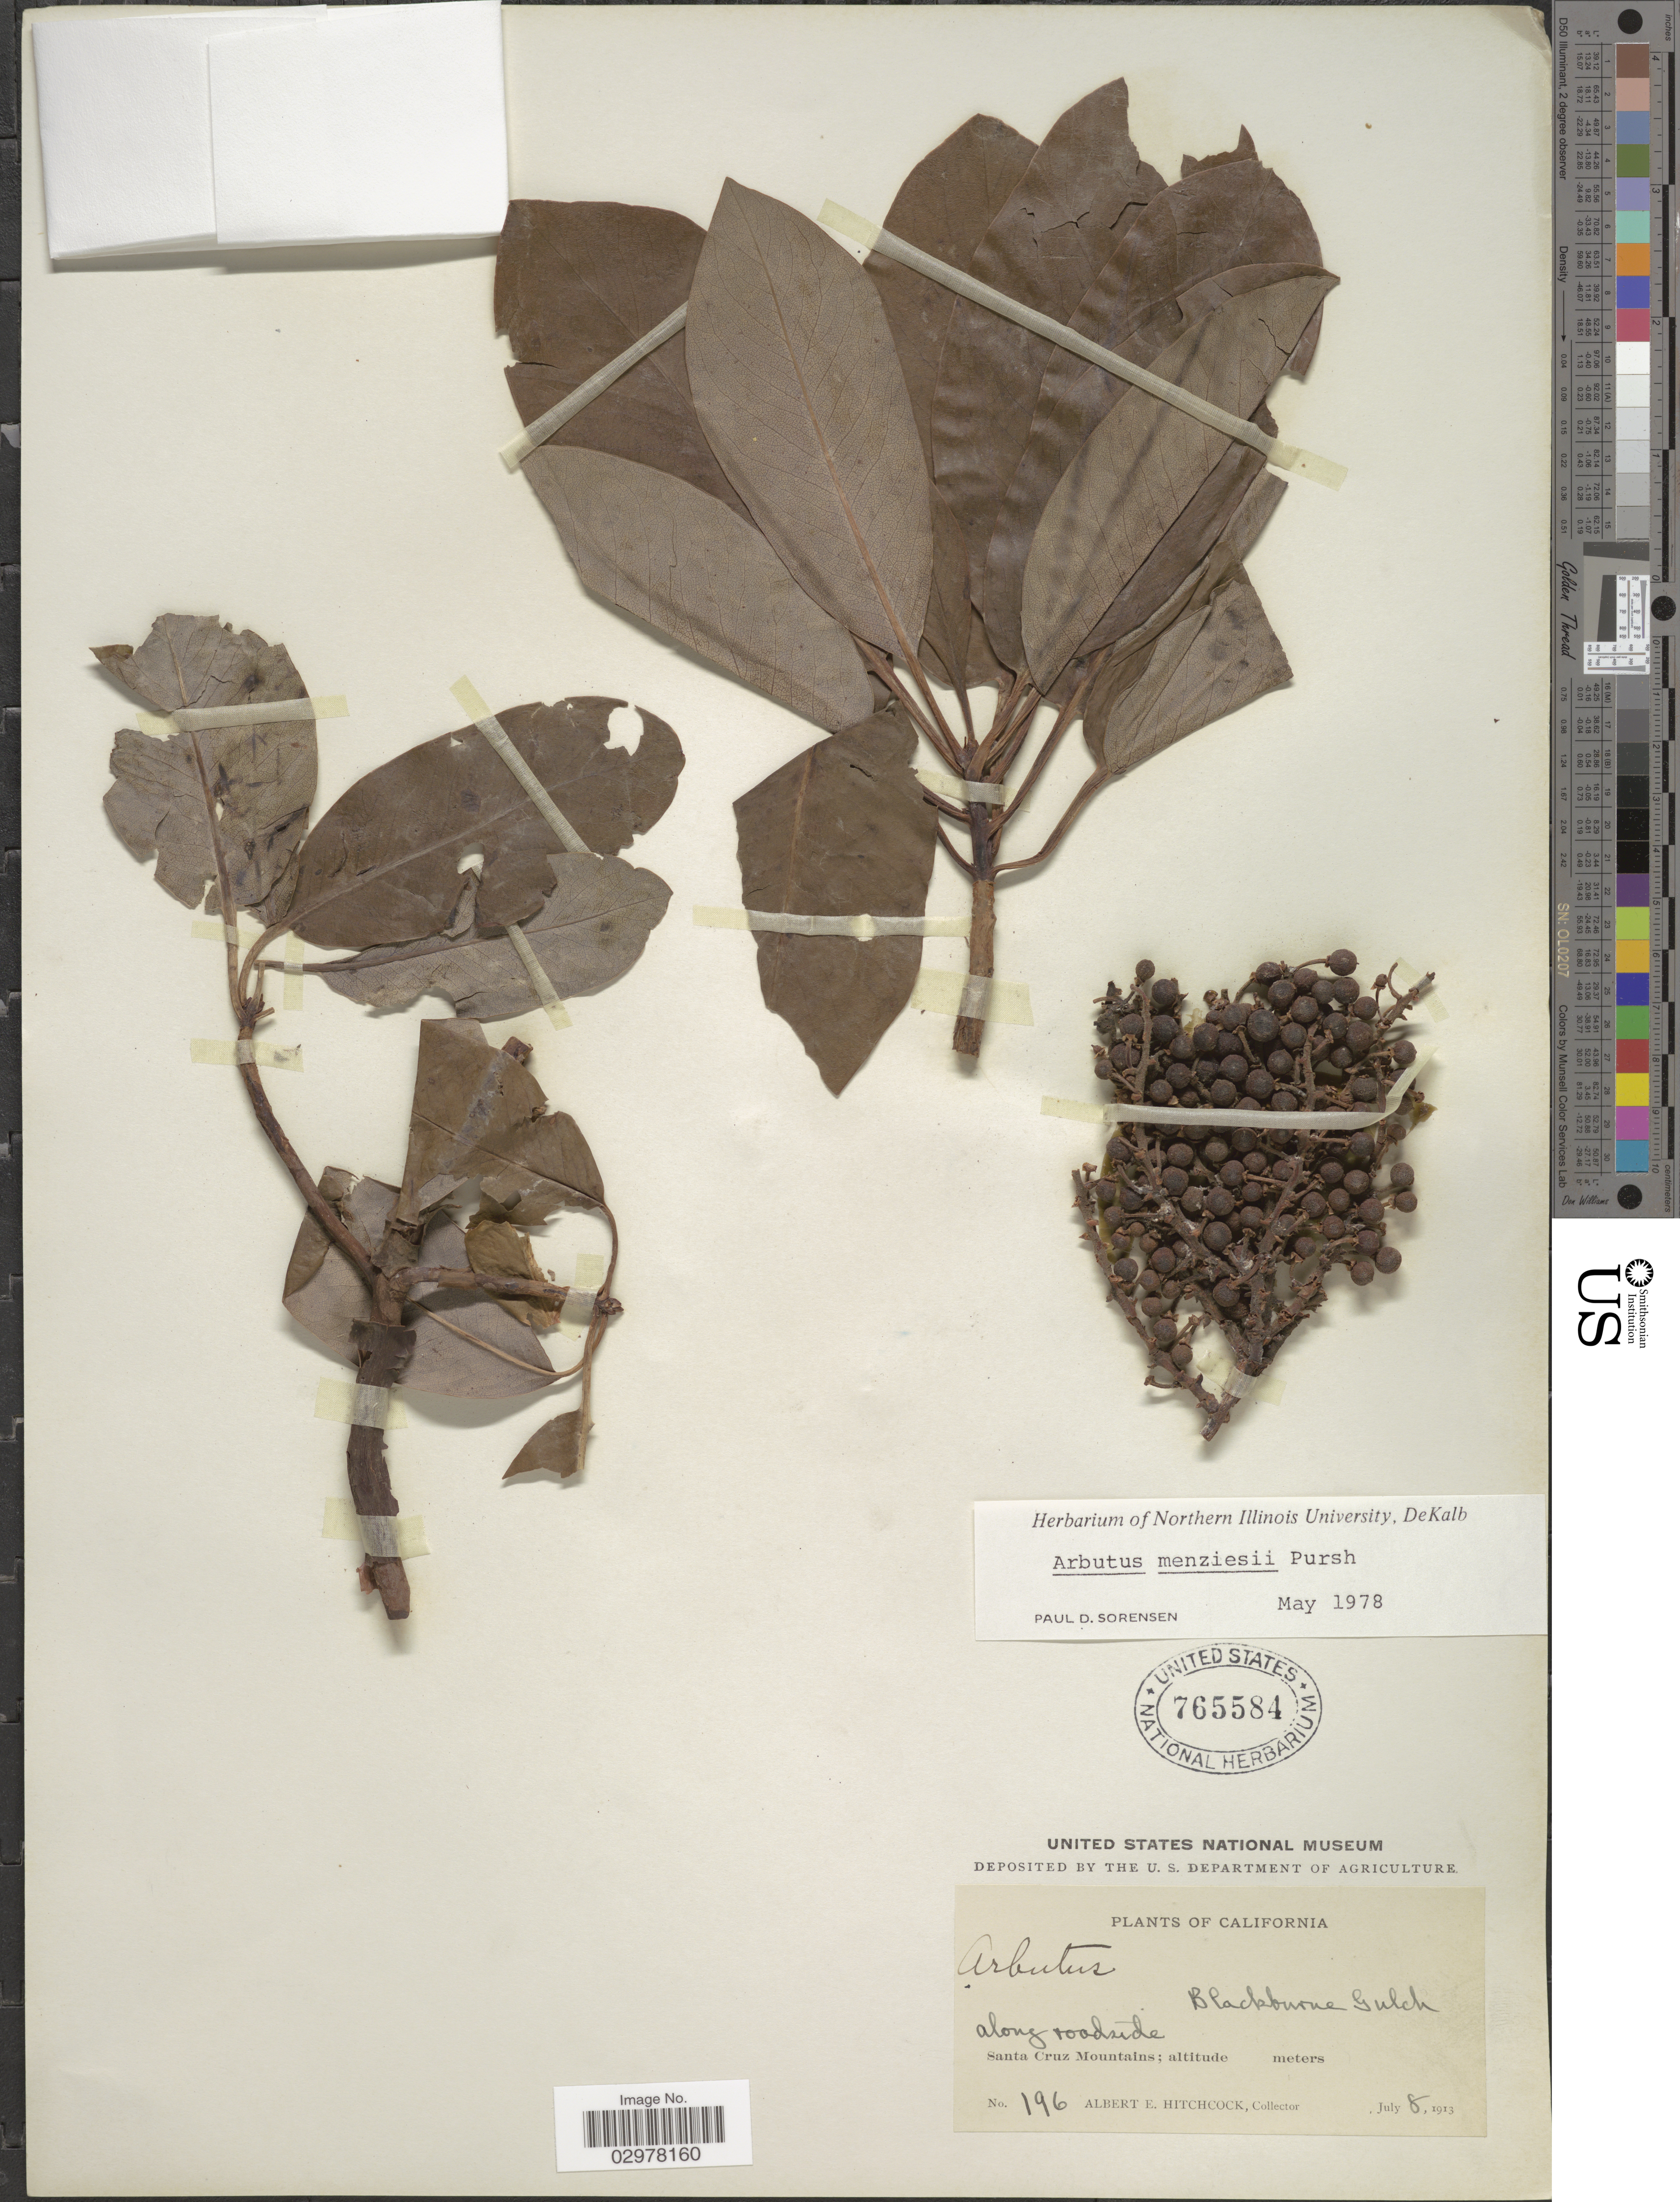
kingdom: Plantae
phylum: Tracheophyta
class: Magnoliopsida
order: Ericales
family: Ericaceae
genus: Arbutus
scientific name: Arbutus menziesii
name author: Pursh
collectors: A. Hitchcock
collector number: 196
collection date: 1913-07-08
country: United States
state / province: California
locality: Along roadside. Santa Cruz Mountains.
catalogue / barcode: US 765584